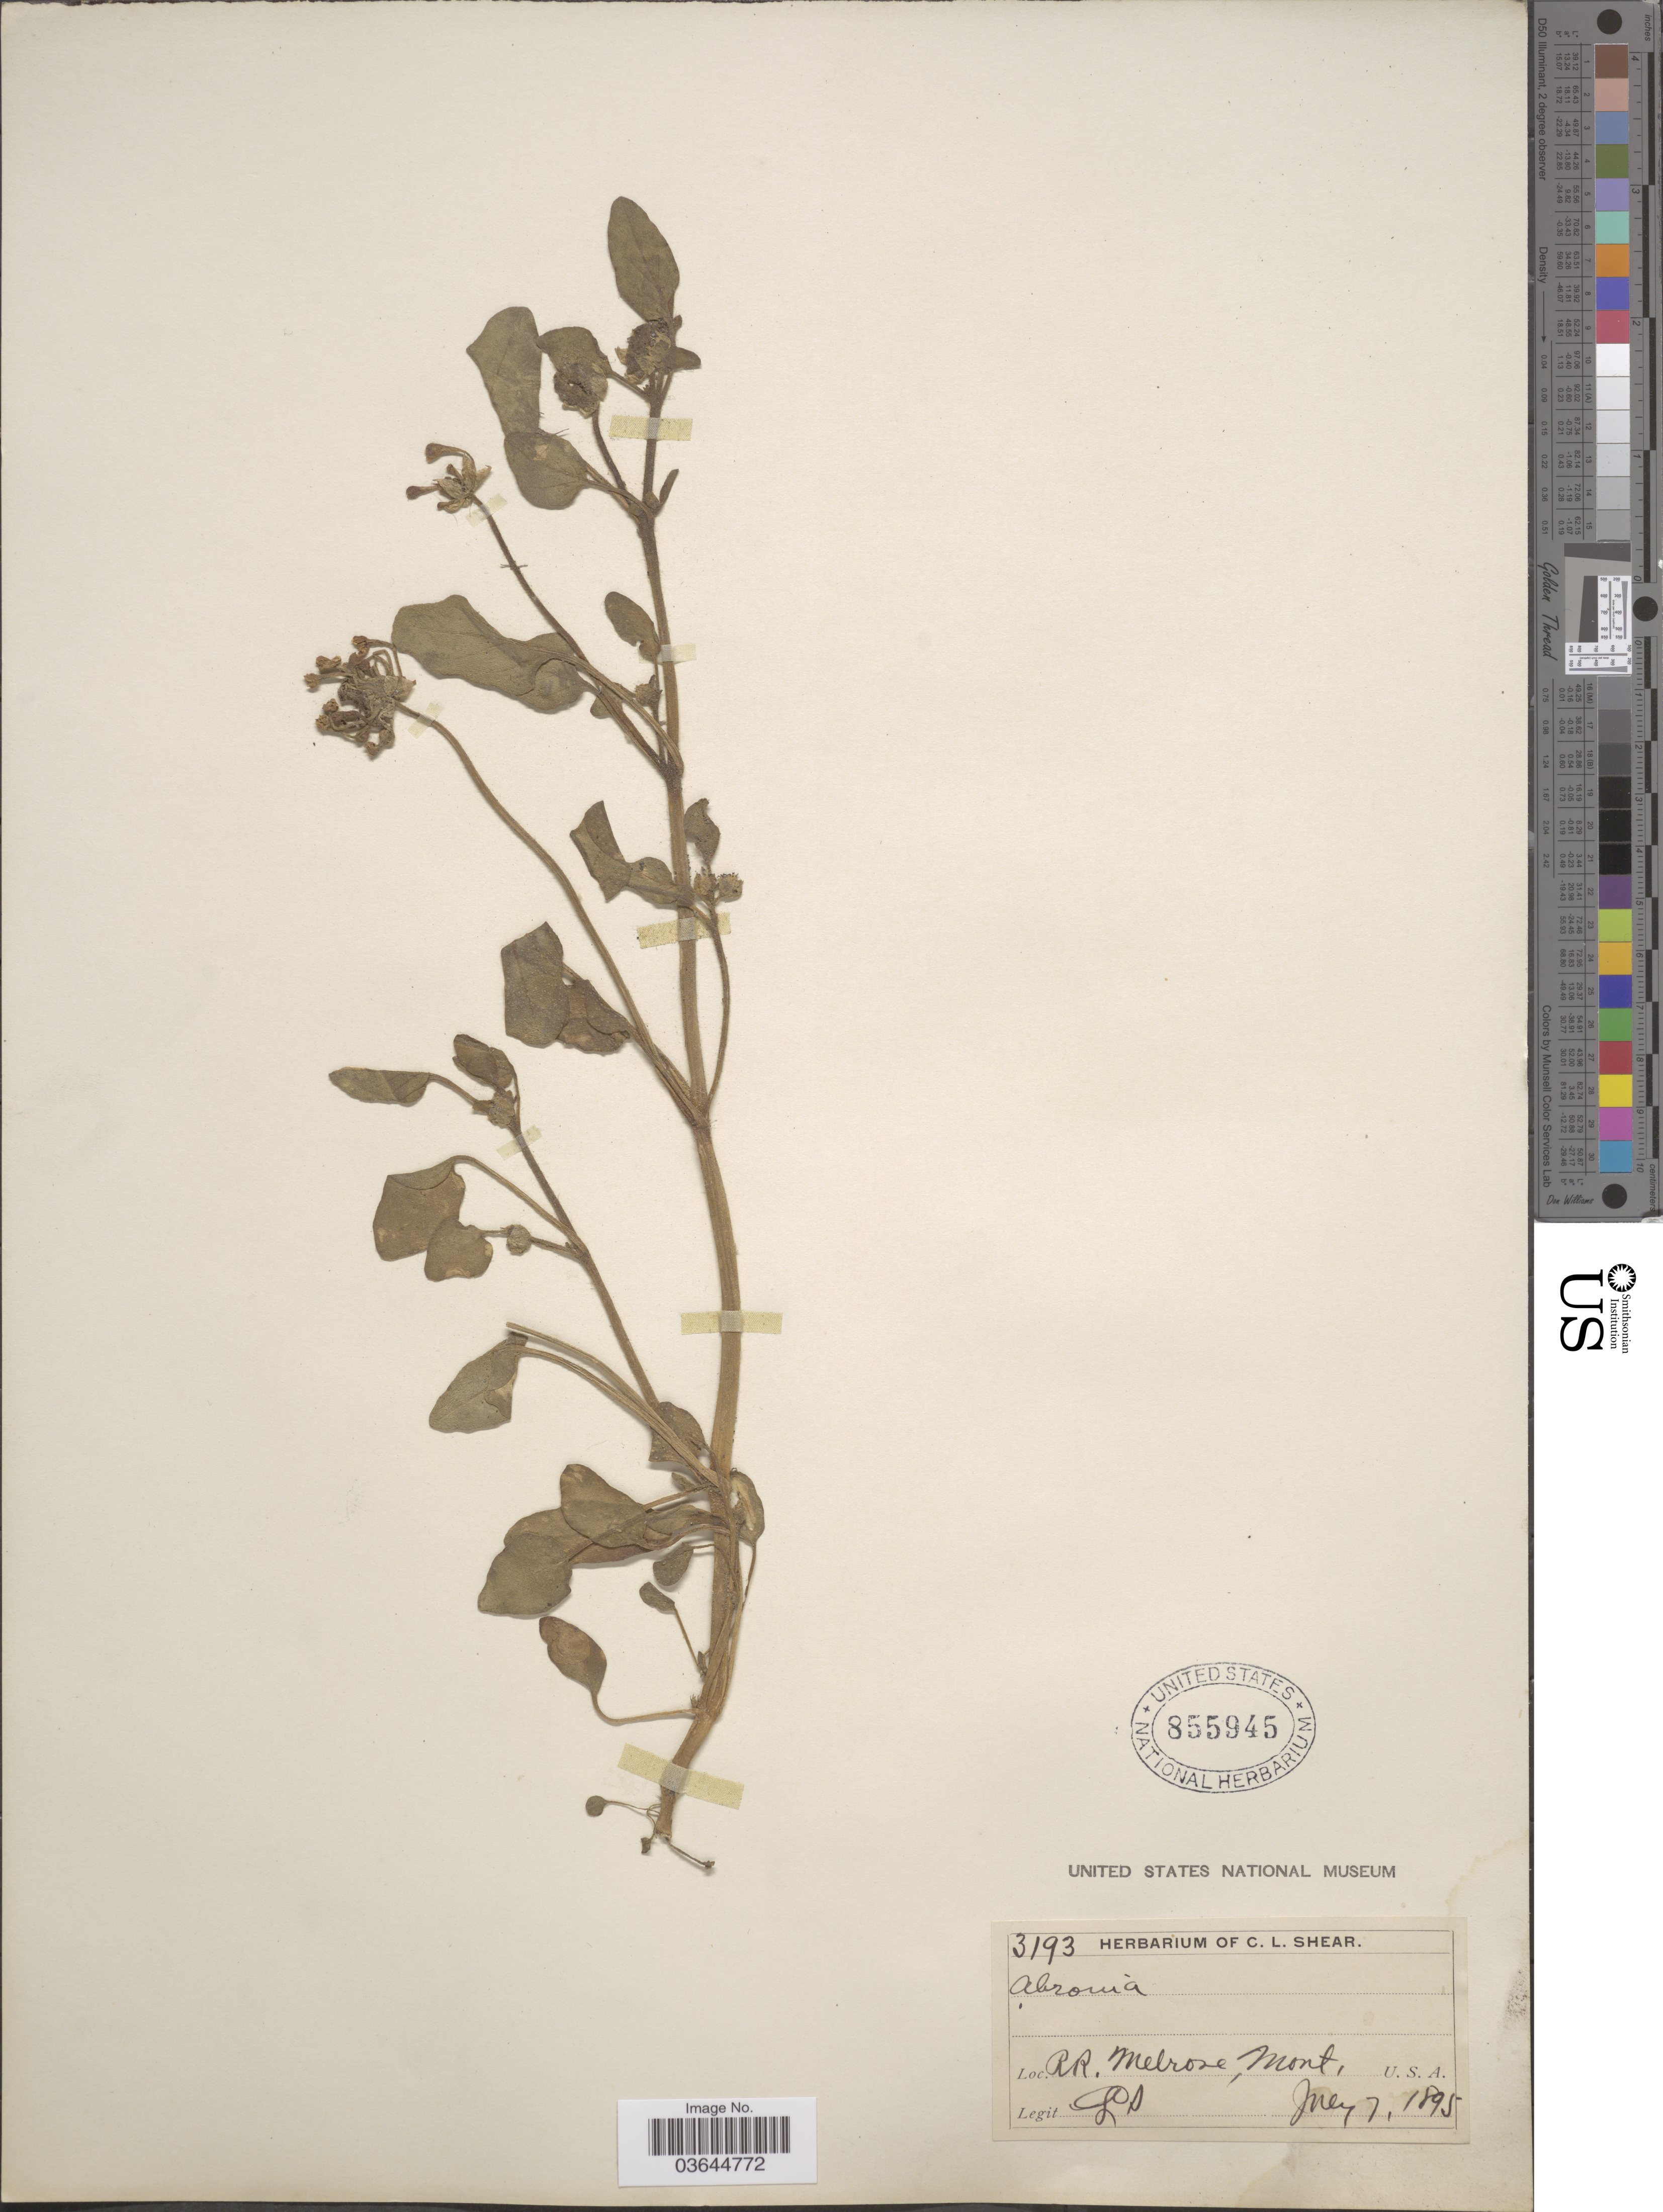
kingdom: Plantae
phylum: Tracheophyta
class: Magnoliopsida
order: Caryophyllales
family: Nyctaginaceae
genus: Abronia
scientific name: Abronia mellifera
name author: Douglas ex Hook.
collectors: C. L. Shear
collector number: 3193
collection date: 1895-07-07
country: United States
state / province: Montana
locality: RR. Melrose, U.S.A.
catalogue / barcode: US 855945